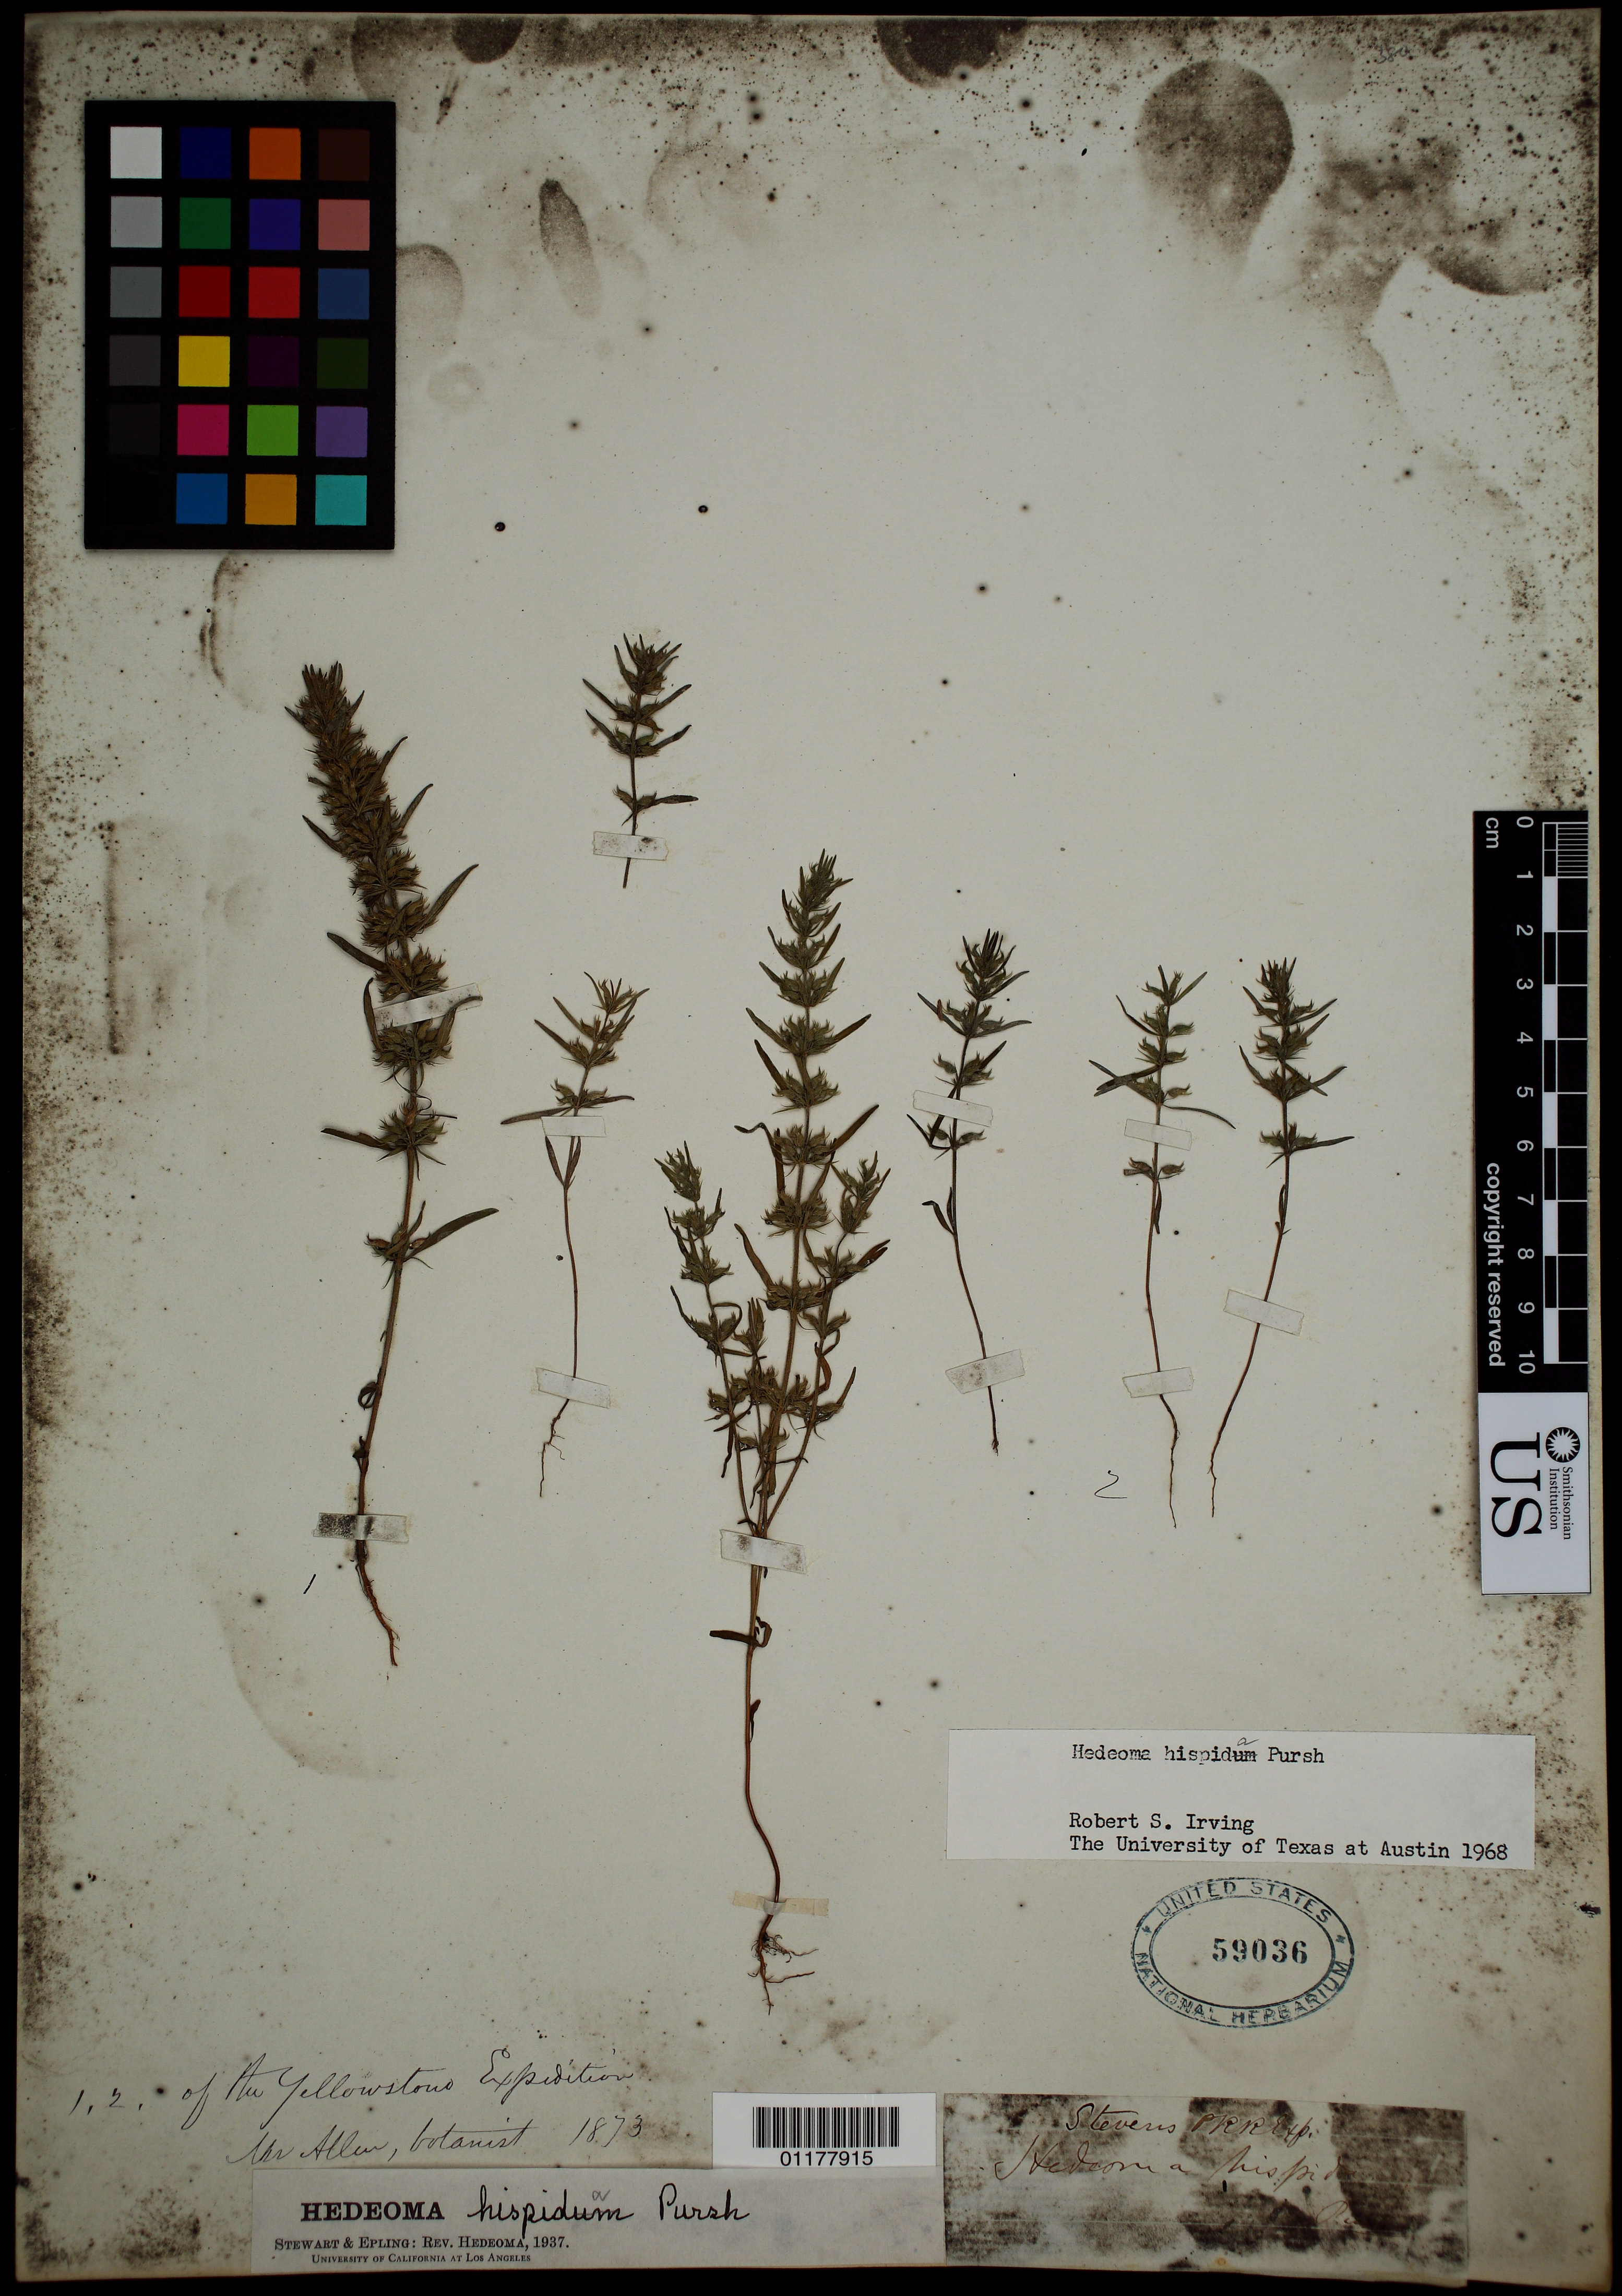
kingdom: Plantae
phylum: Tracheophyta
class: Magnoliopsida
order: Lamiales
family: Lamiaceae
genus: Hedeoma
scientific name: Hedeoma hispida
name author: Pursh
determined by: Irving, R. S.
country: United States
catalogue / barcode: US 59036